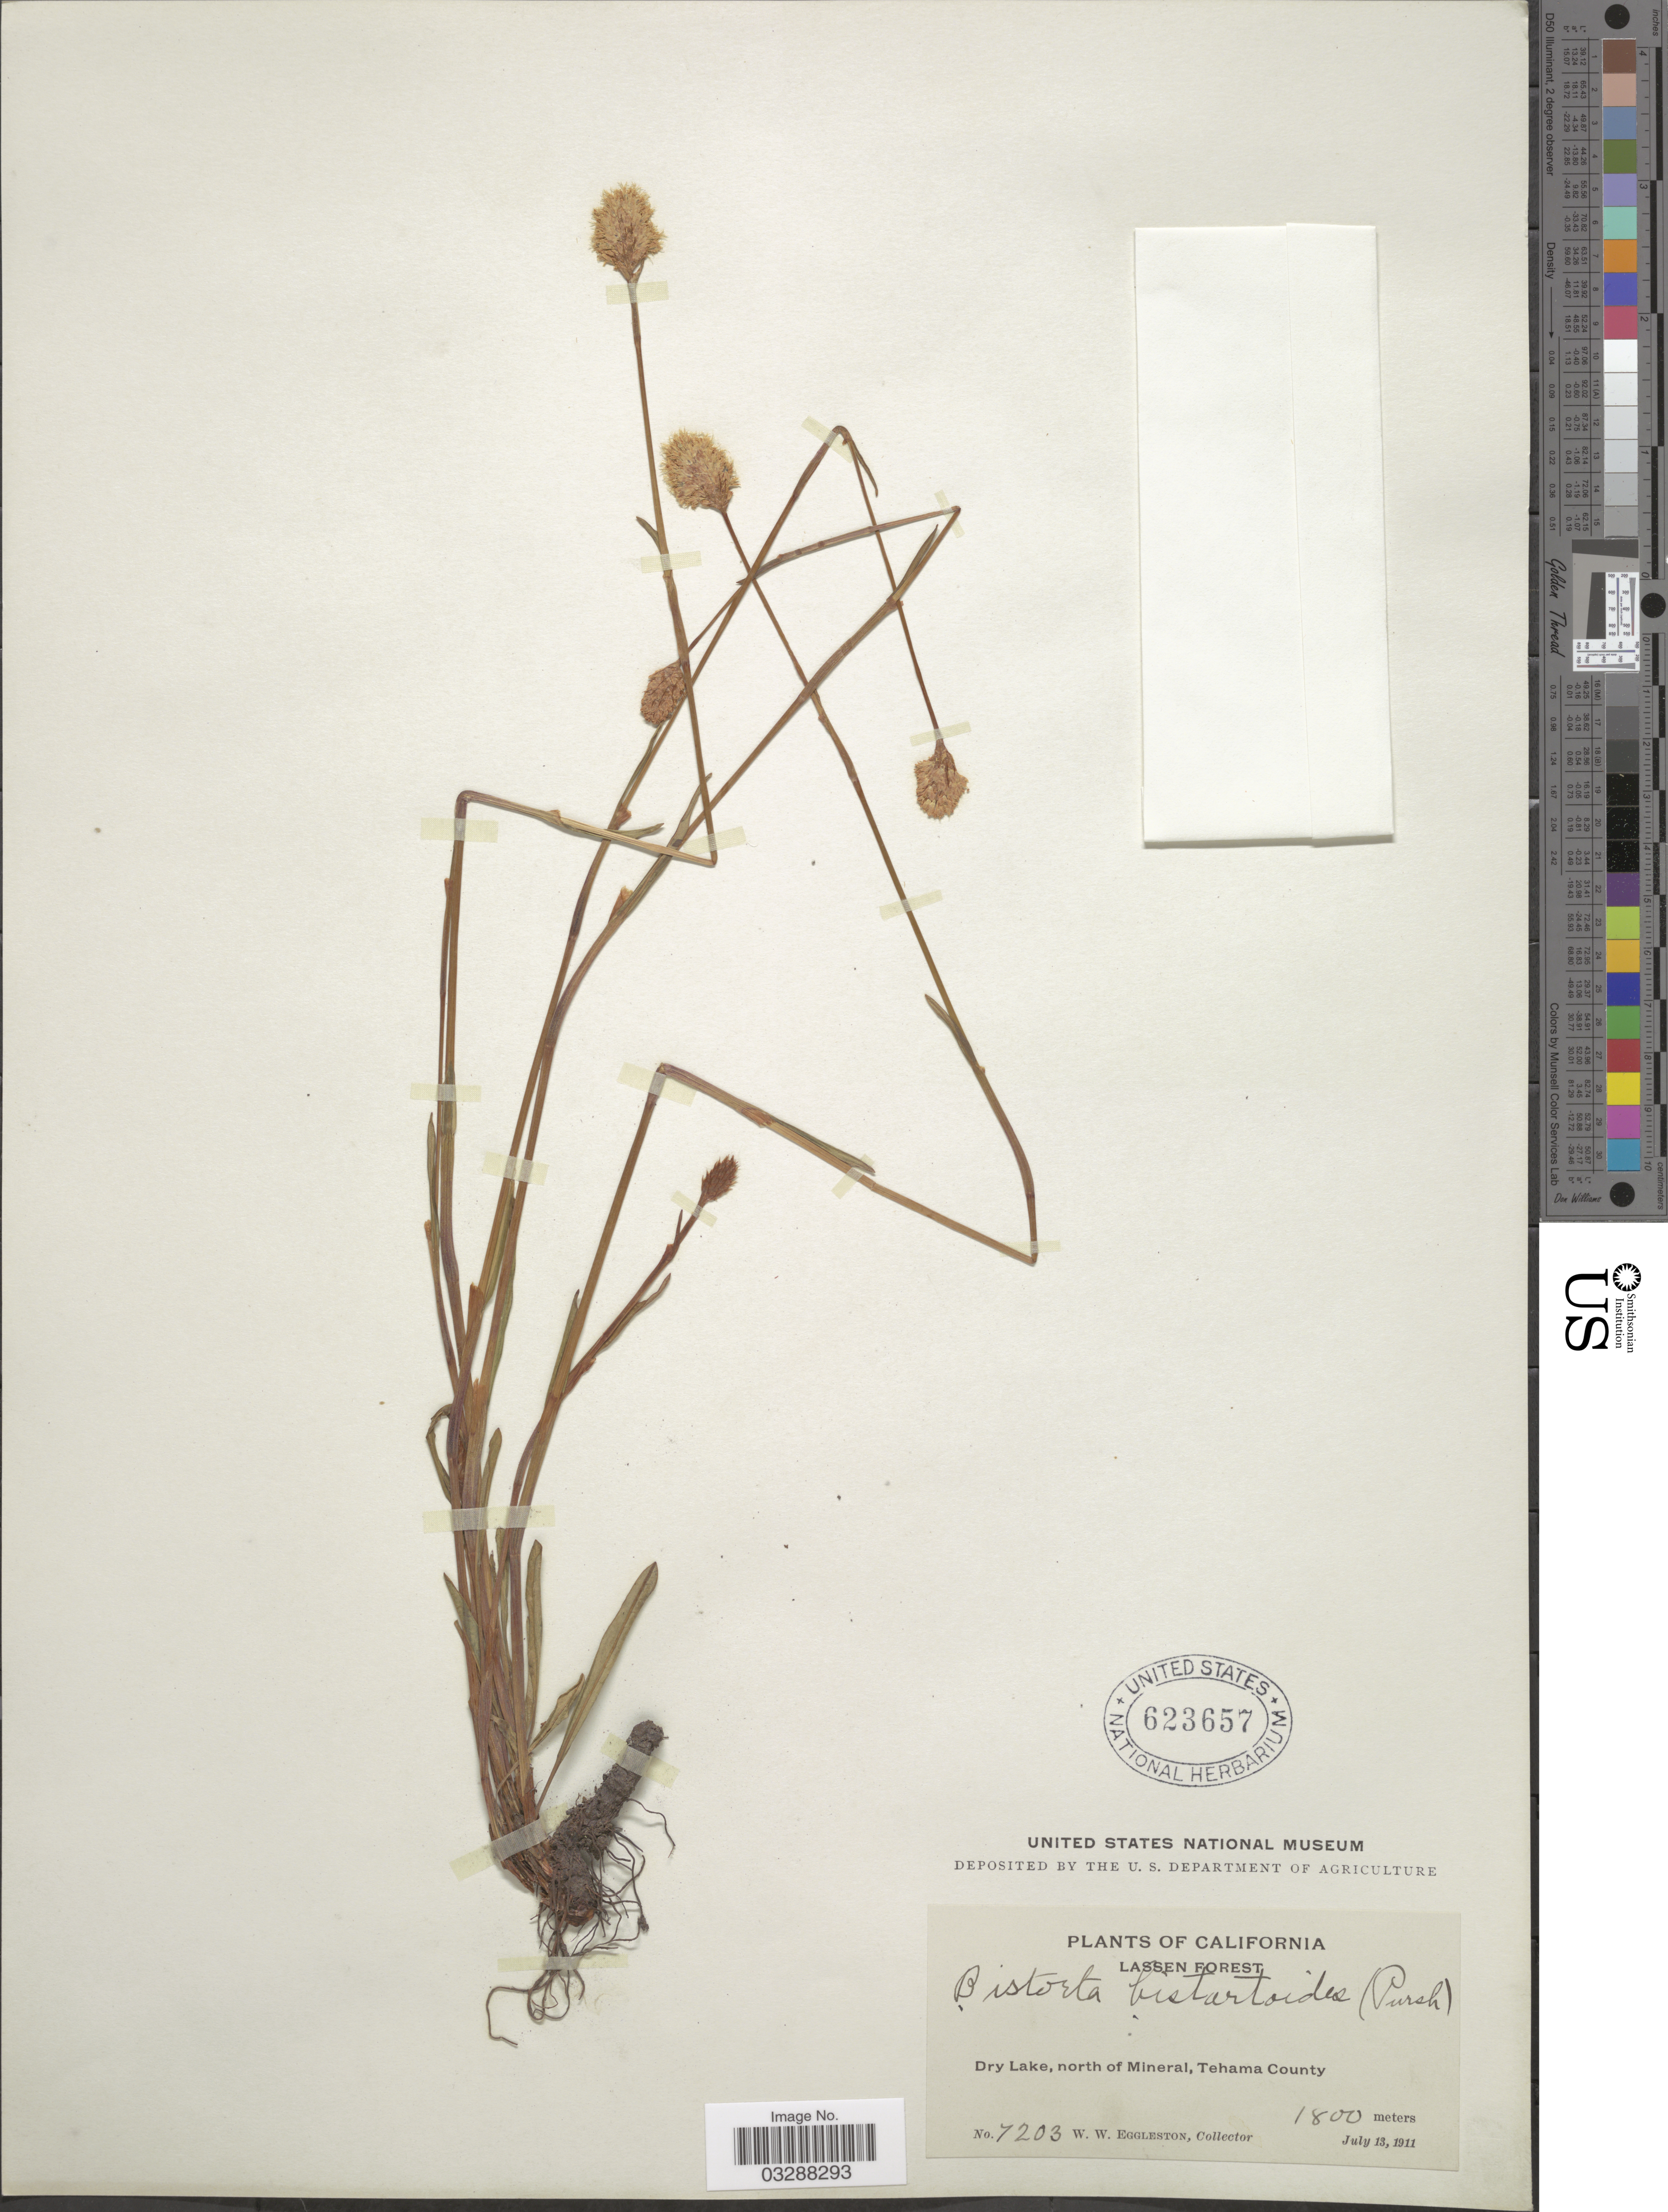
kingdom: Plantae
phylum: Tracheophyta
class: Magnoliopsida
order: Caryophyllales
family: Polygonaceae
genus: Bistorta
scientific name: Bistorta bistortoides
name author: (Pursh) Small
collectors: W. W. Eggleston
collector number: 7203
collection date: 1911-07-13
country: United States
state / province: California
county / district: Tehama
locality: Lassen Forest, Dry Lake, north of Mineral, Tehama County.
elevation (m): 1800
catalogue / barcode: US 623657